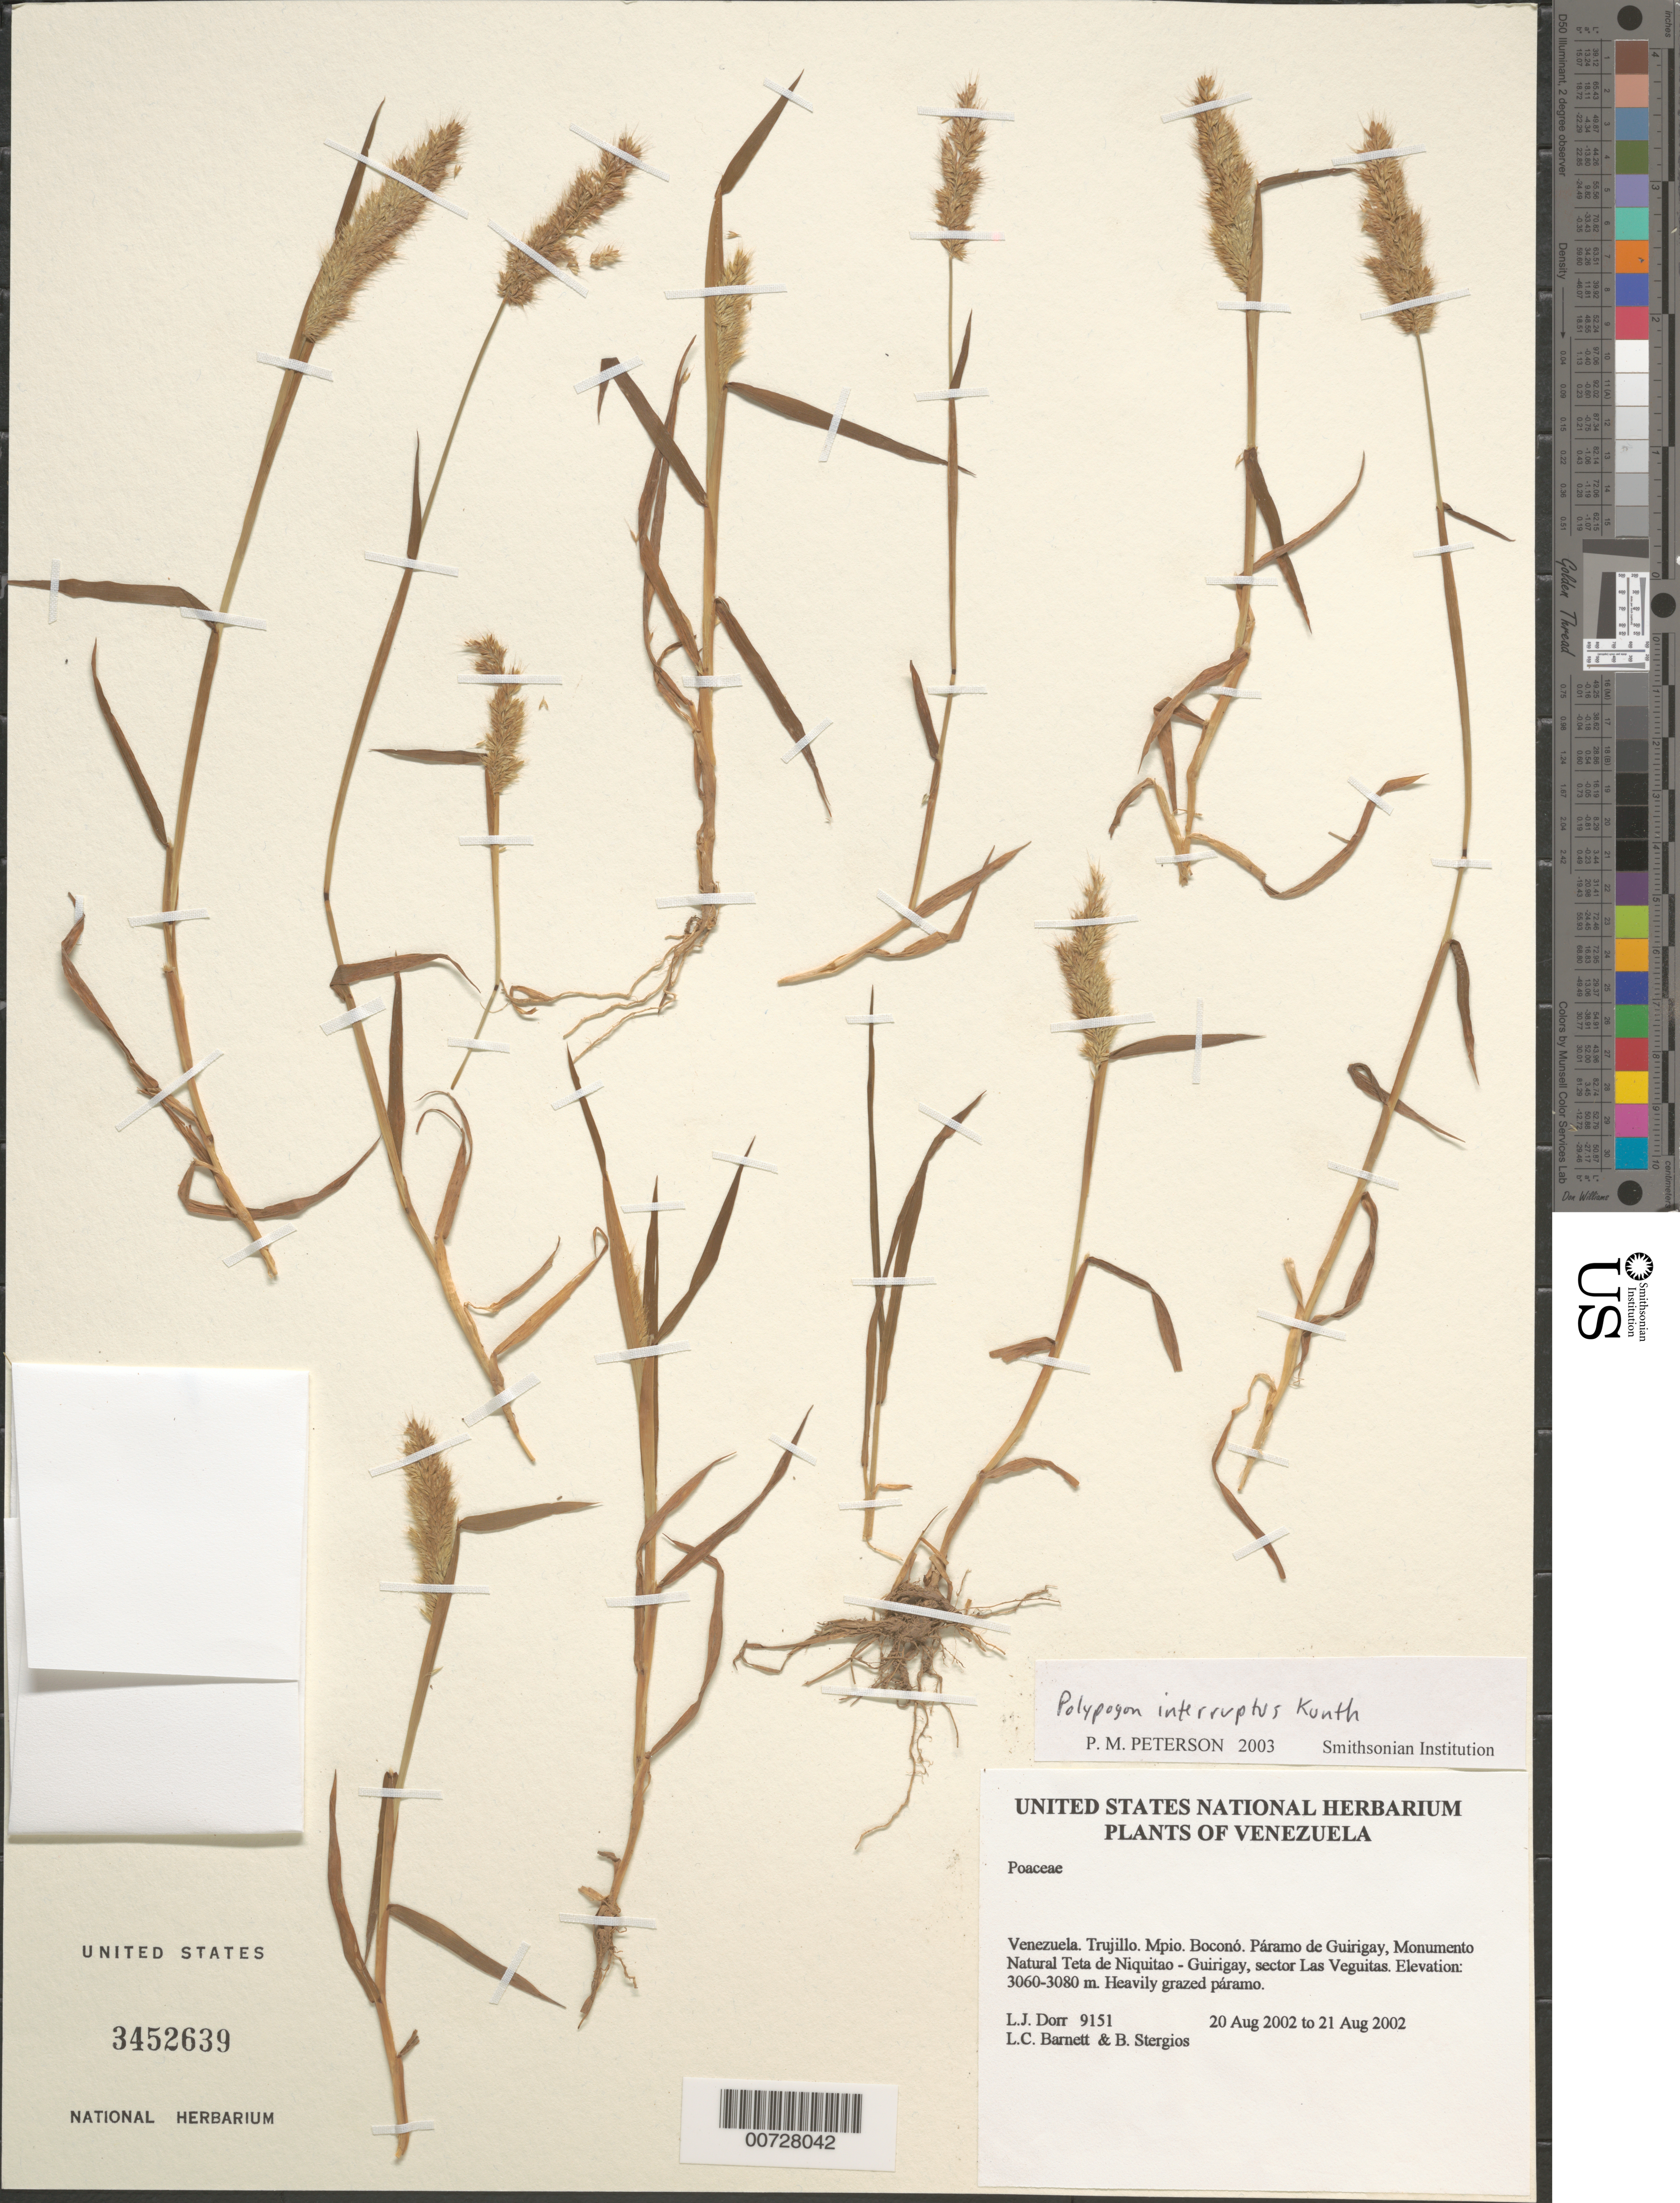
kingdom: Plantae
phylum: Tracheophyta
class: Liliopsida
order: Poales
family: Poaceae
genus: Polypogon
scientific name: Polypogon interruptus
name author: Kunth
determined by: Peterson, Paul M., (BOT), Smithsonian Institution - National Museum of Natural History (UNITED STATES)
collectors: L. J. Dorr, L. C. Barnett & B. G. Stergios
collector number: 9151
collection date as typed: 20 Aug 2002 to 21 Aug 2002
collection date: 2002-08-20/2002-08-21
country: Venezuela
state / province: Trujillo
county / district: Boconó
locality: Páramo de Guirigay, Monumento Natural Teta de Niquitao - Guirigay, sector Las Veguitas.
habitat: Heavily grazed páramo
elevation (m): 3060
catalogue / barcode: US 3452639